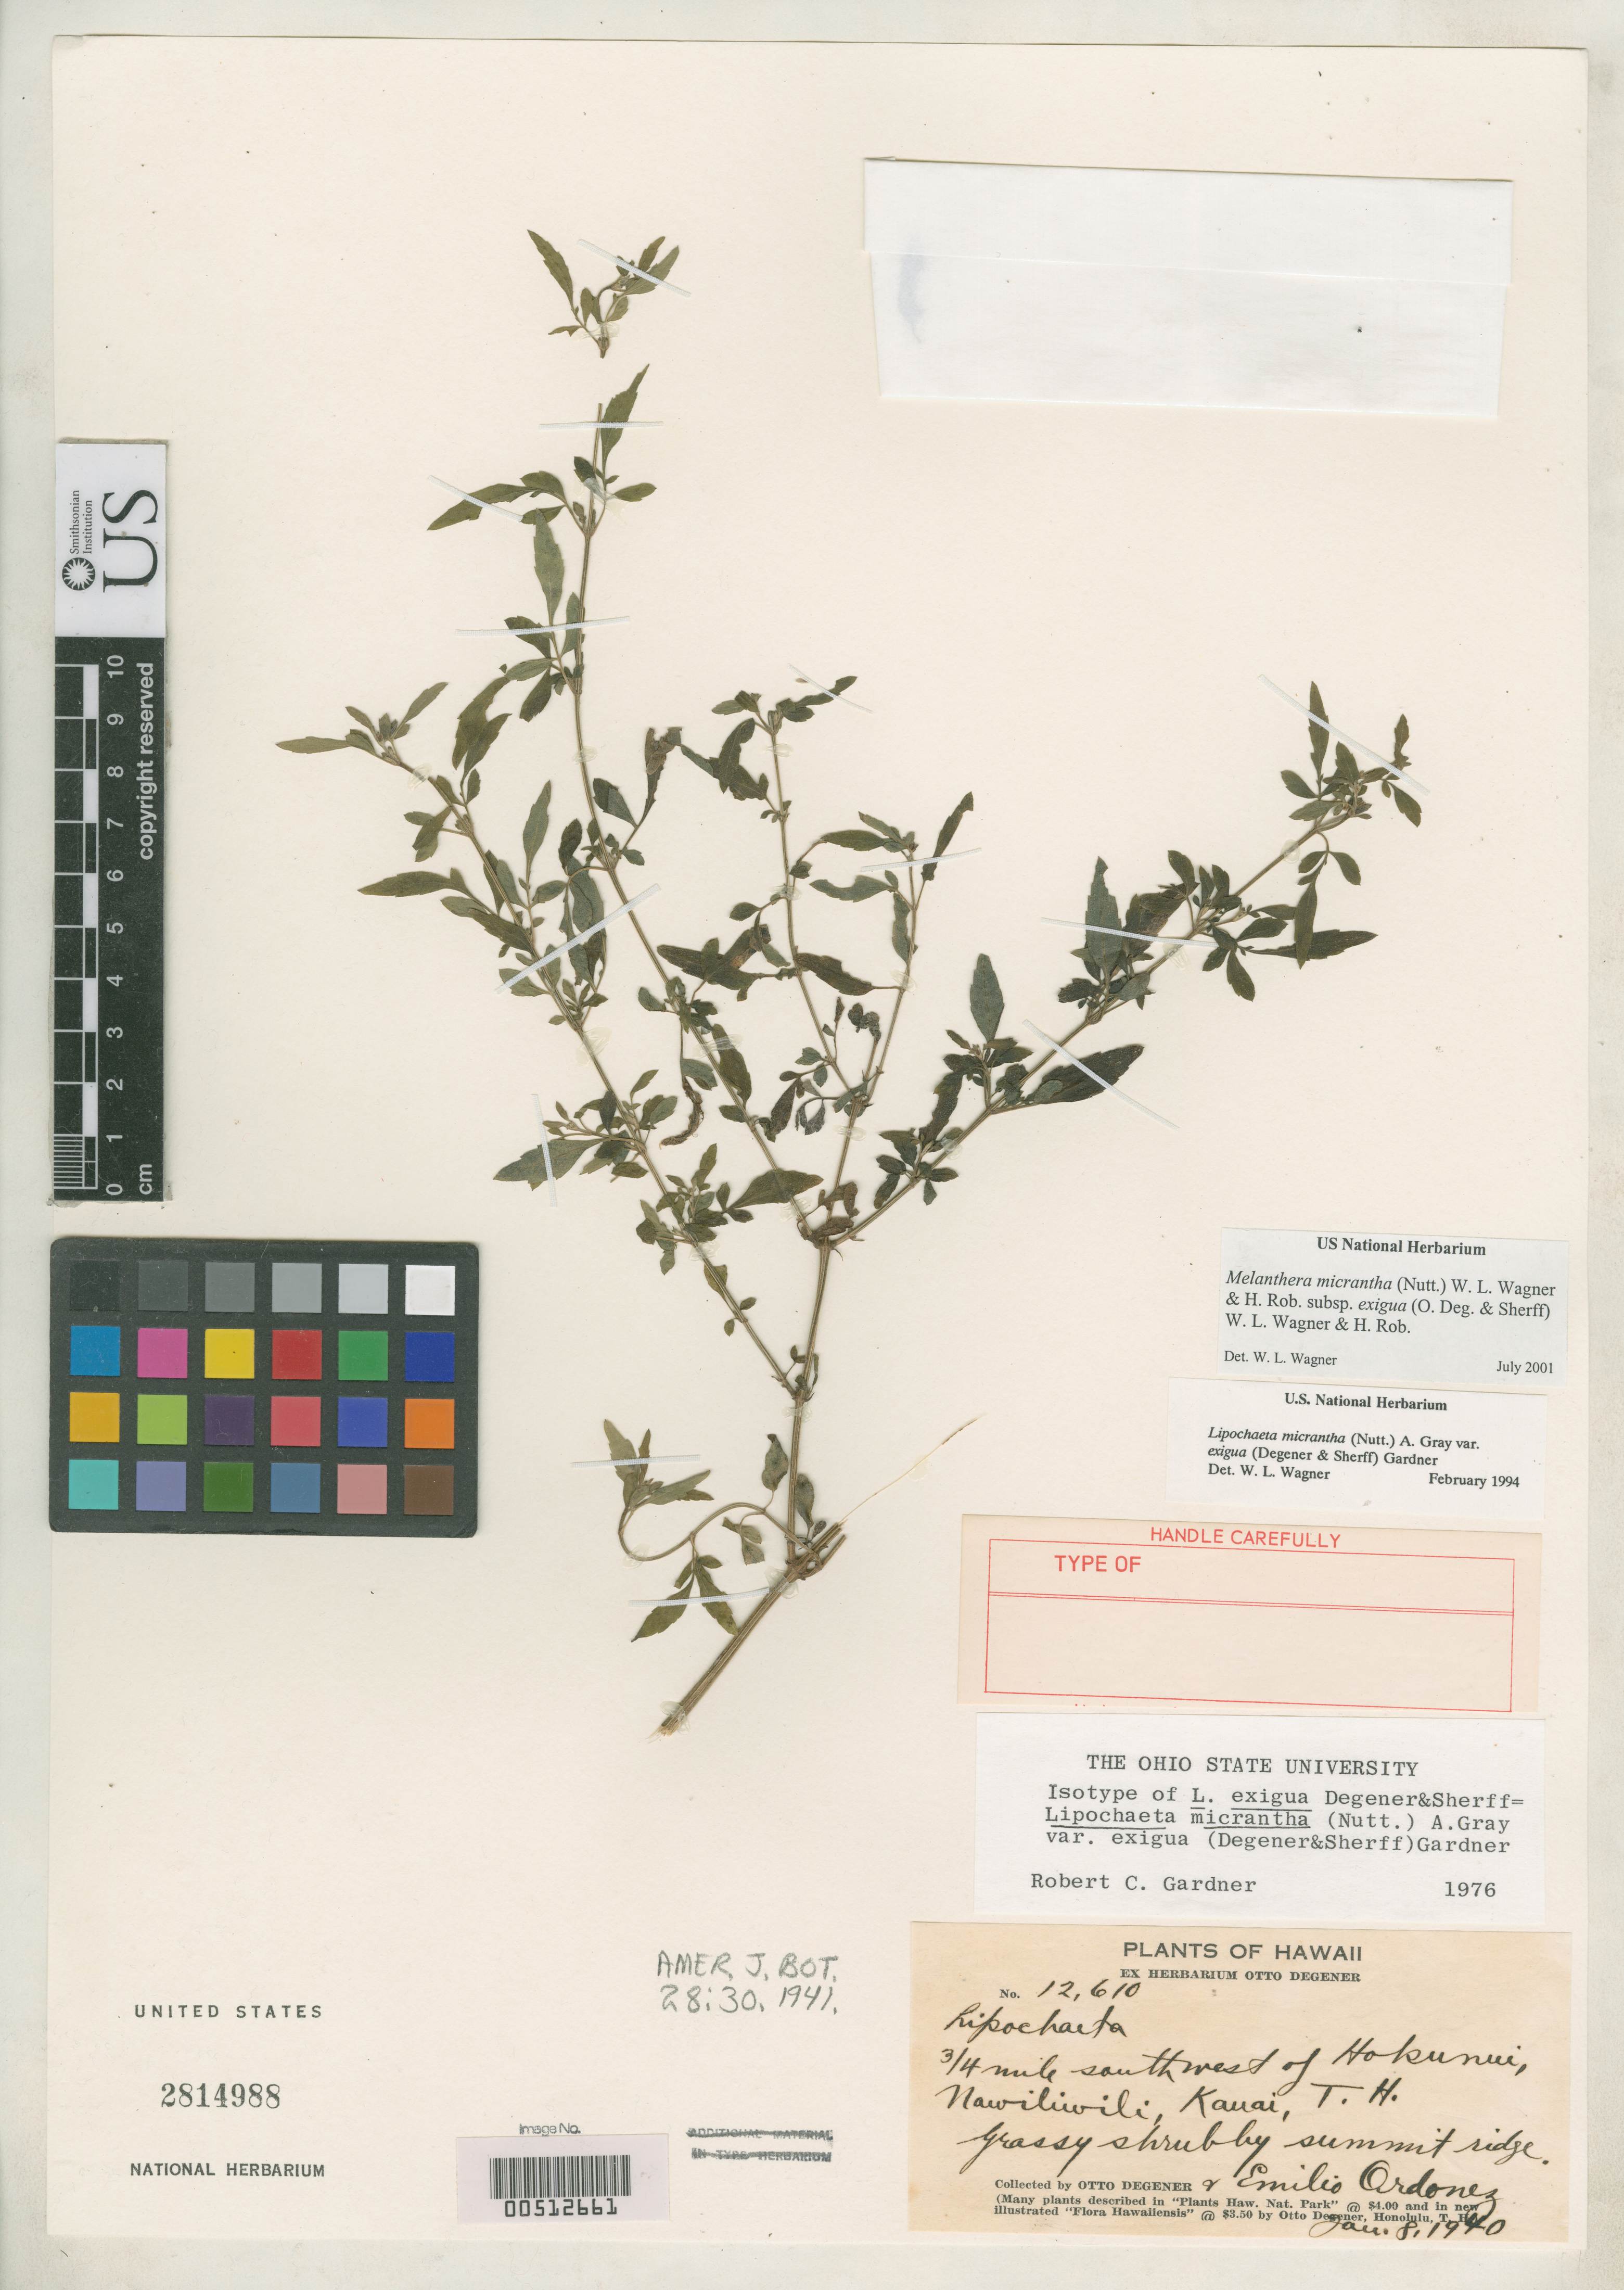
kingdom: Plantae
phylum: Tracheophyta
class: Magnoliopsida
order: Asterales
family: Asteraceae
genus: Lipochaeta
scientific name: Lipochaeta exigua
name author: O. Deg. & Sherff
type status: Isotype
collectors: O. Degener & E. Ordonez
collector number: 12610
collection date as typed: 08 Jan 1940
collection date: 1940-01-08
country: United States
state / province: Hawaii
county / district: Kauai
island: Kaua'i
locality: Nawiliwili, 3/4 mile Southwest of Hokunui.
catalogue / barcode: US 2814988